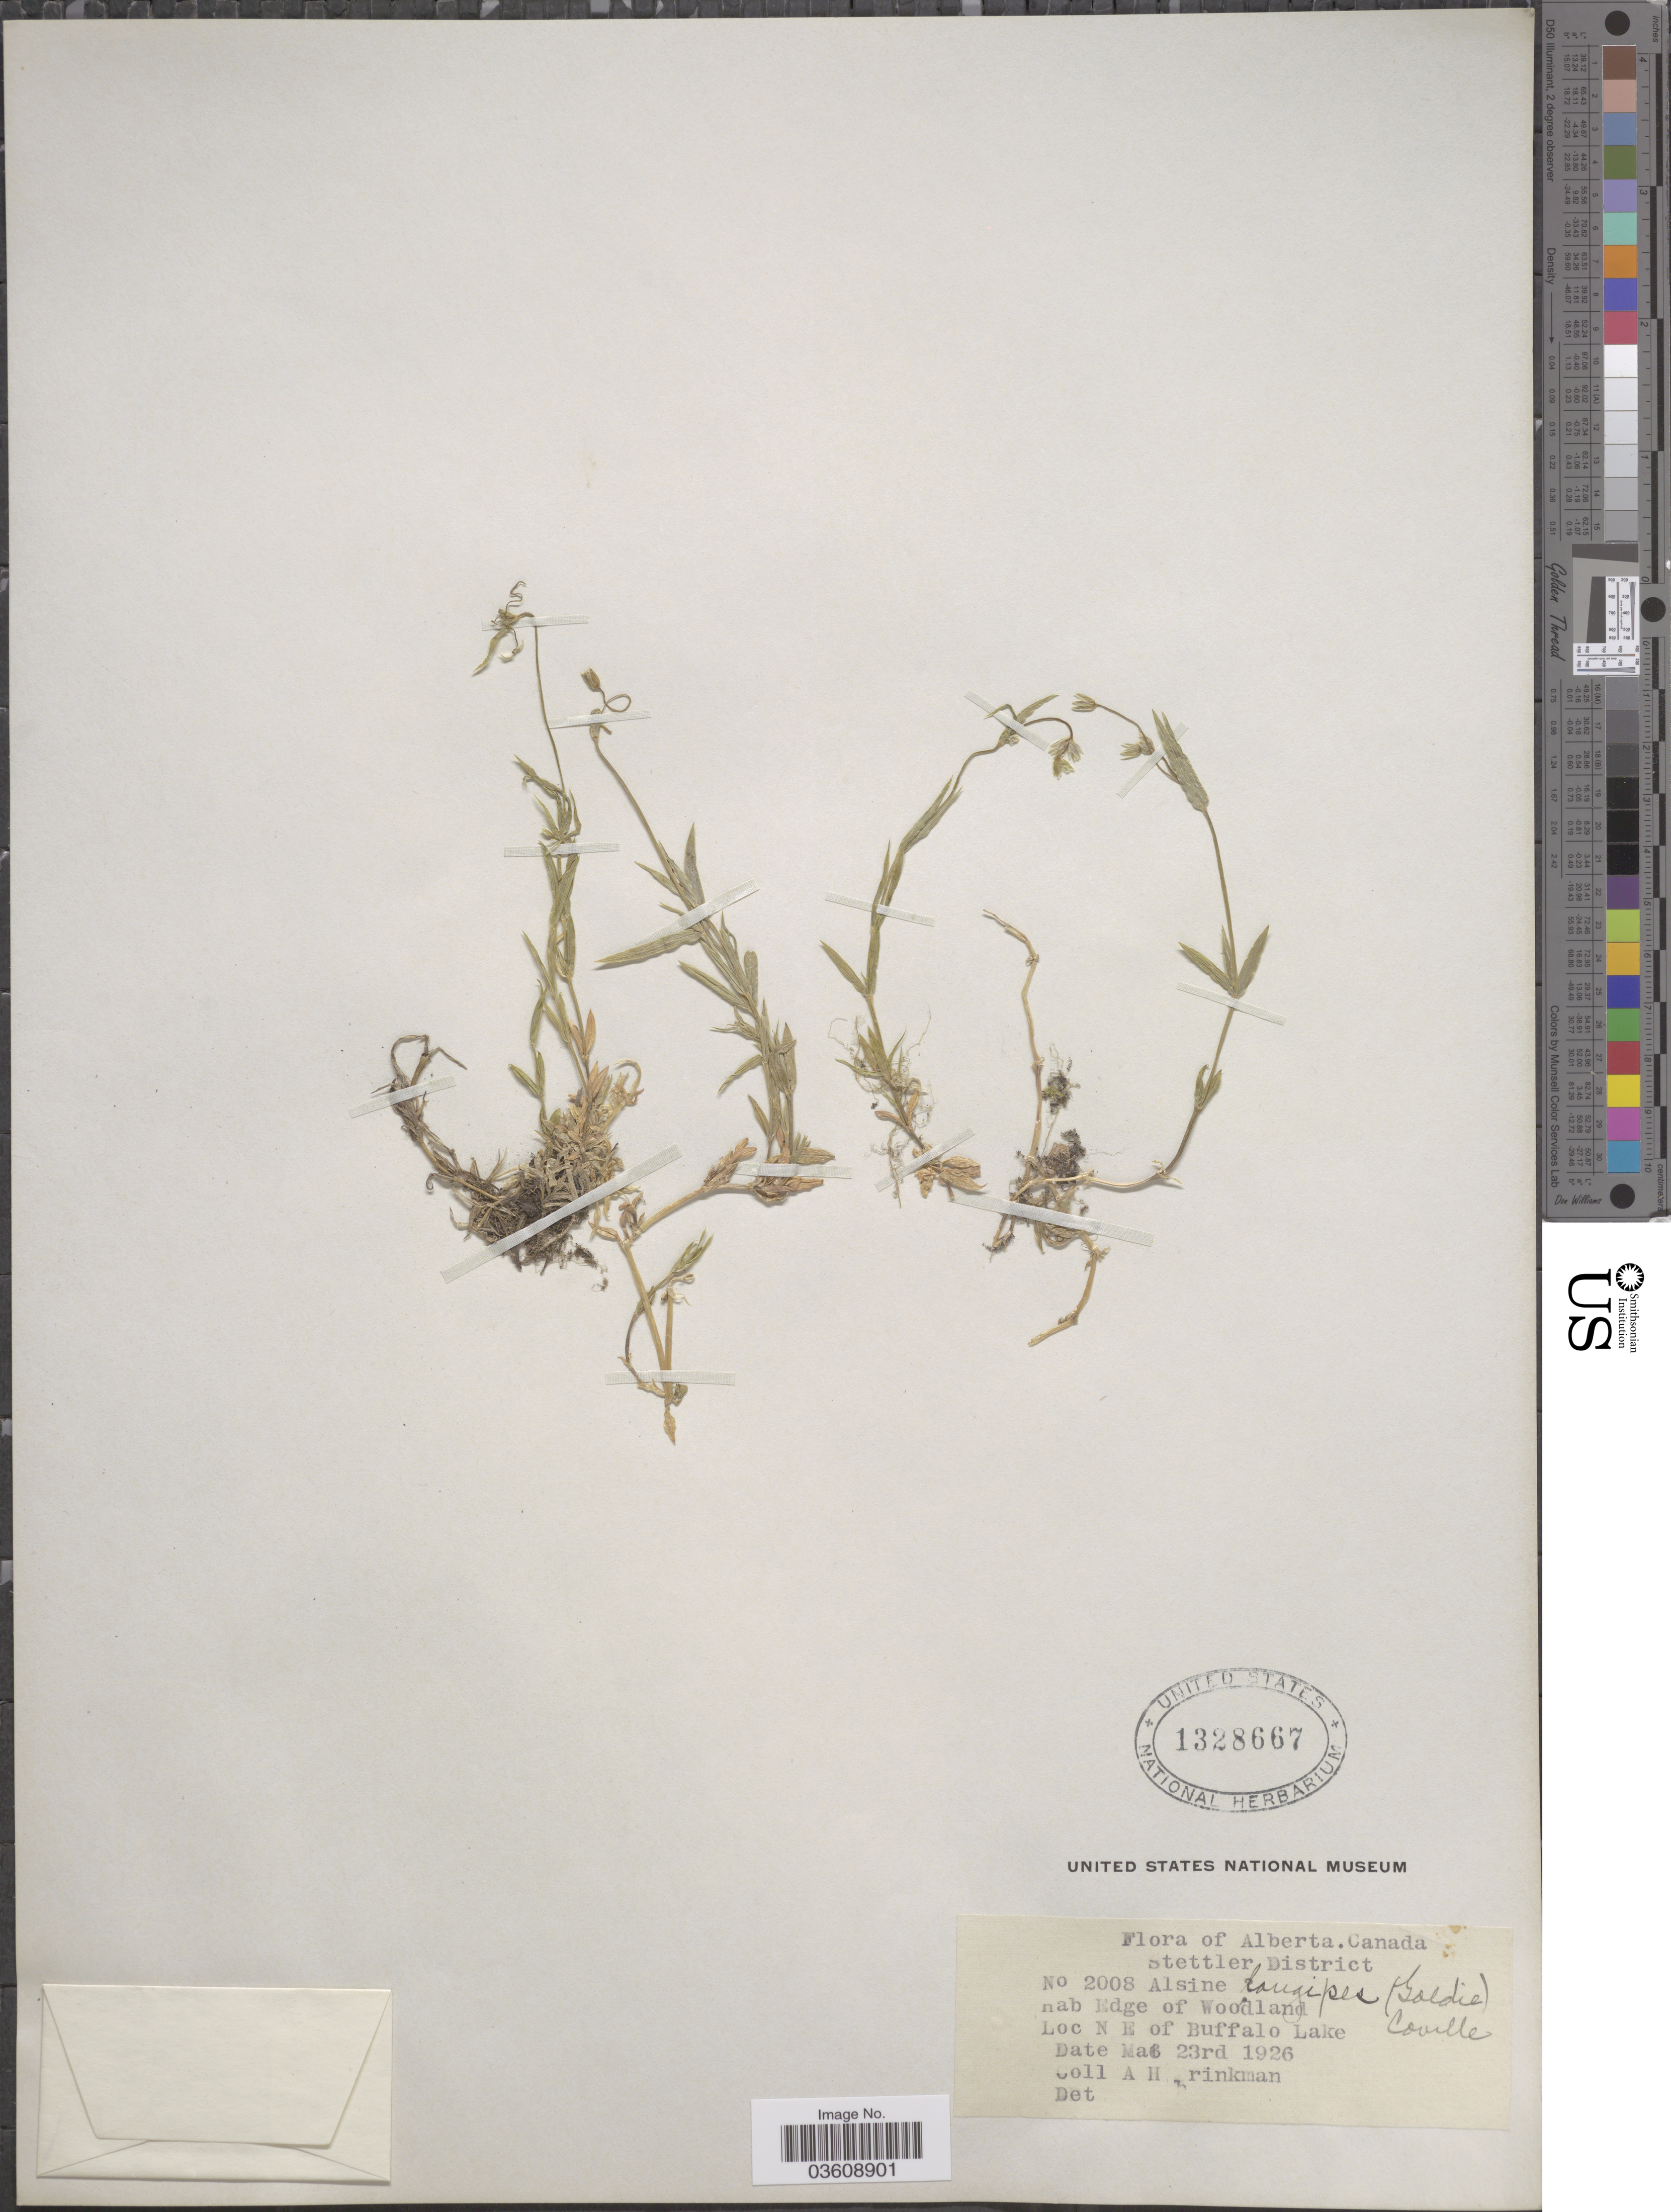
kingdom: Plantae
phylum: Tracheophyta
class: Magnoliopsida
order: Caryophyllales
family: Caryophyllaceae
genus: Stellaria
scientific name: Stellaria longipes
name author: Goldie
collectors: A. Brinkman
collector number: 2008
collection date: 1926-05-23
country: Canada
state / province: Alberta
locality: Stettler District, Edge of Woodland. N E of Buffalo Lake.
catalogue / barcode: US 1328667